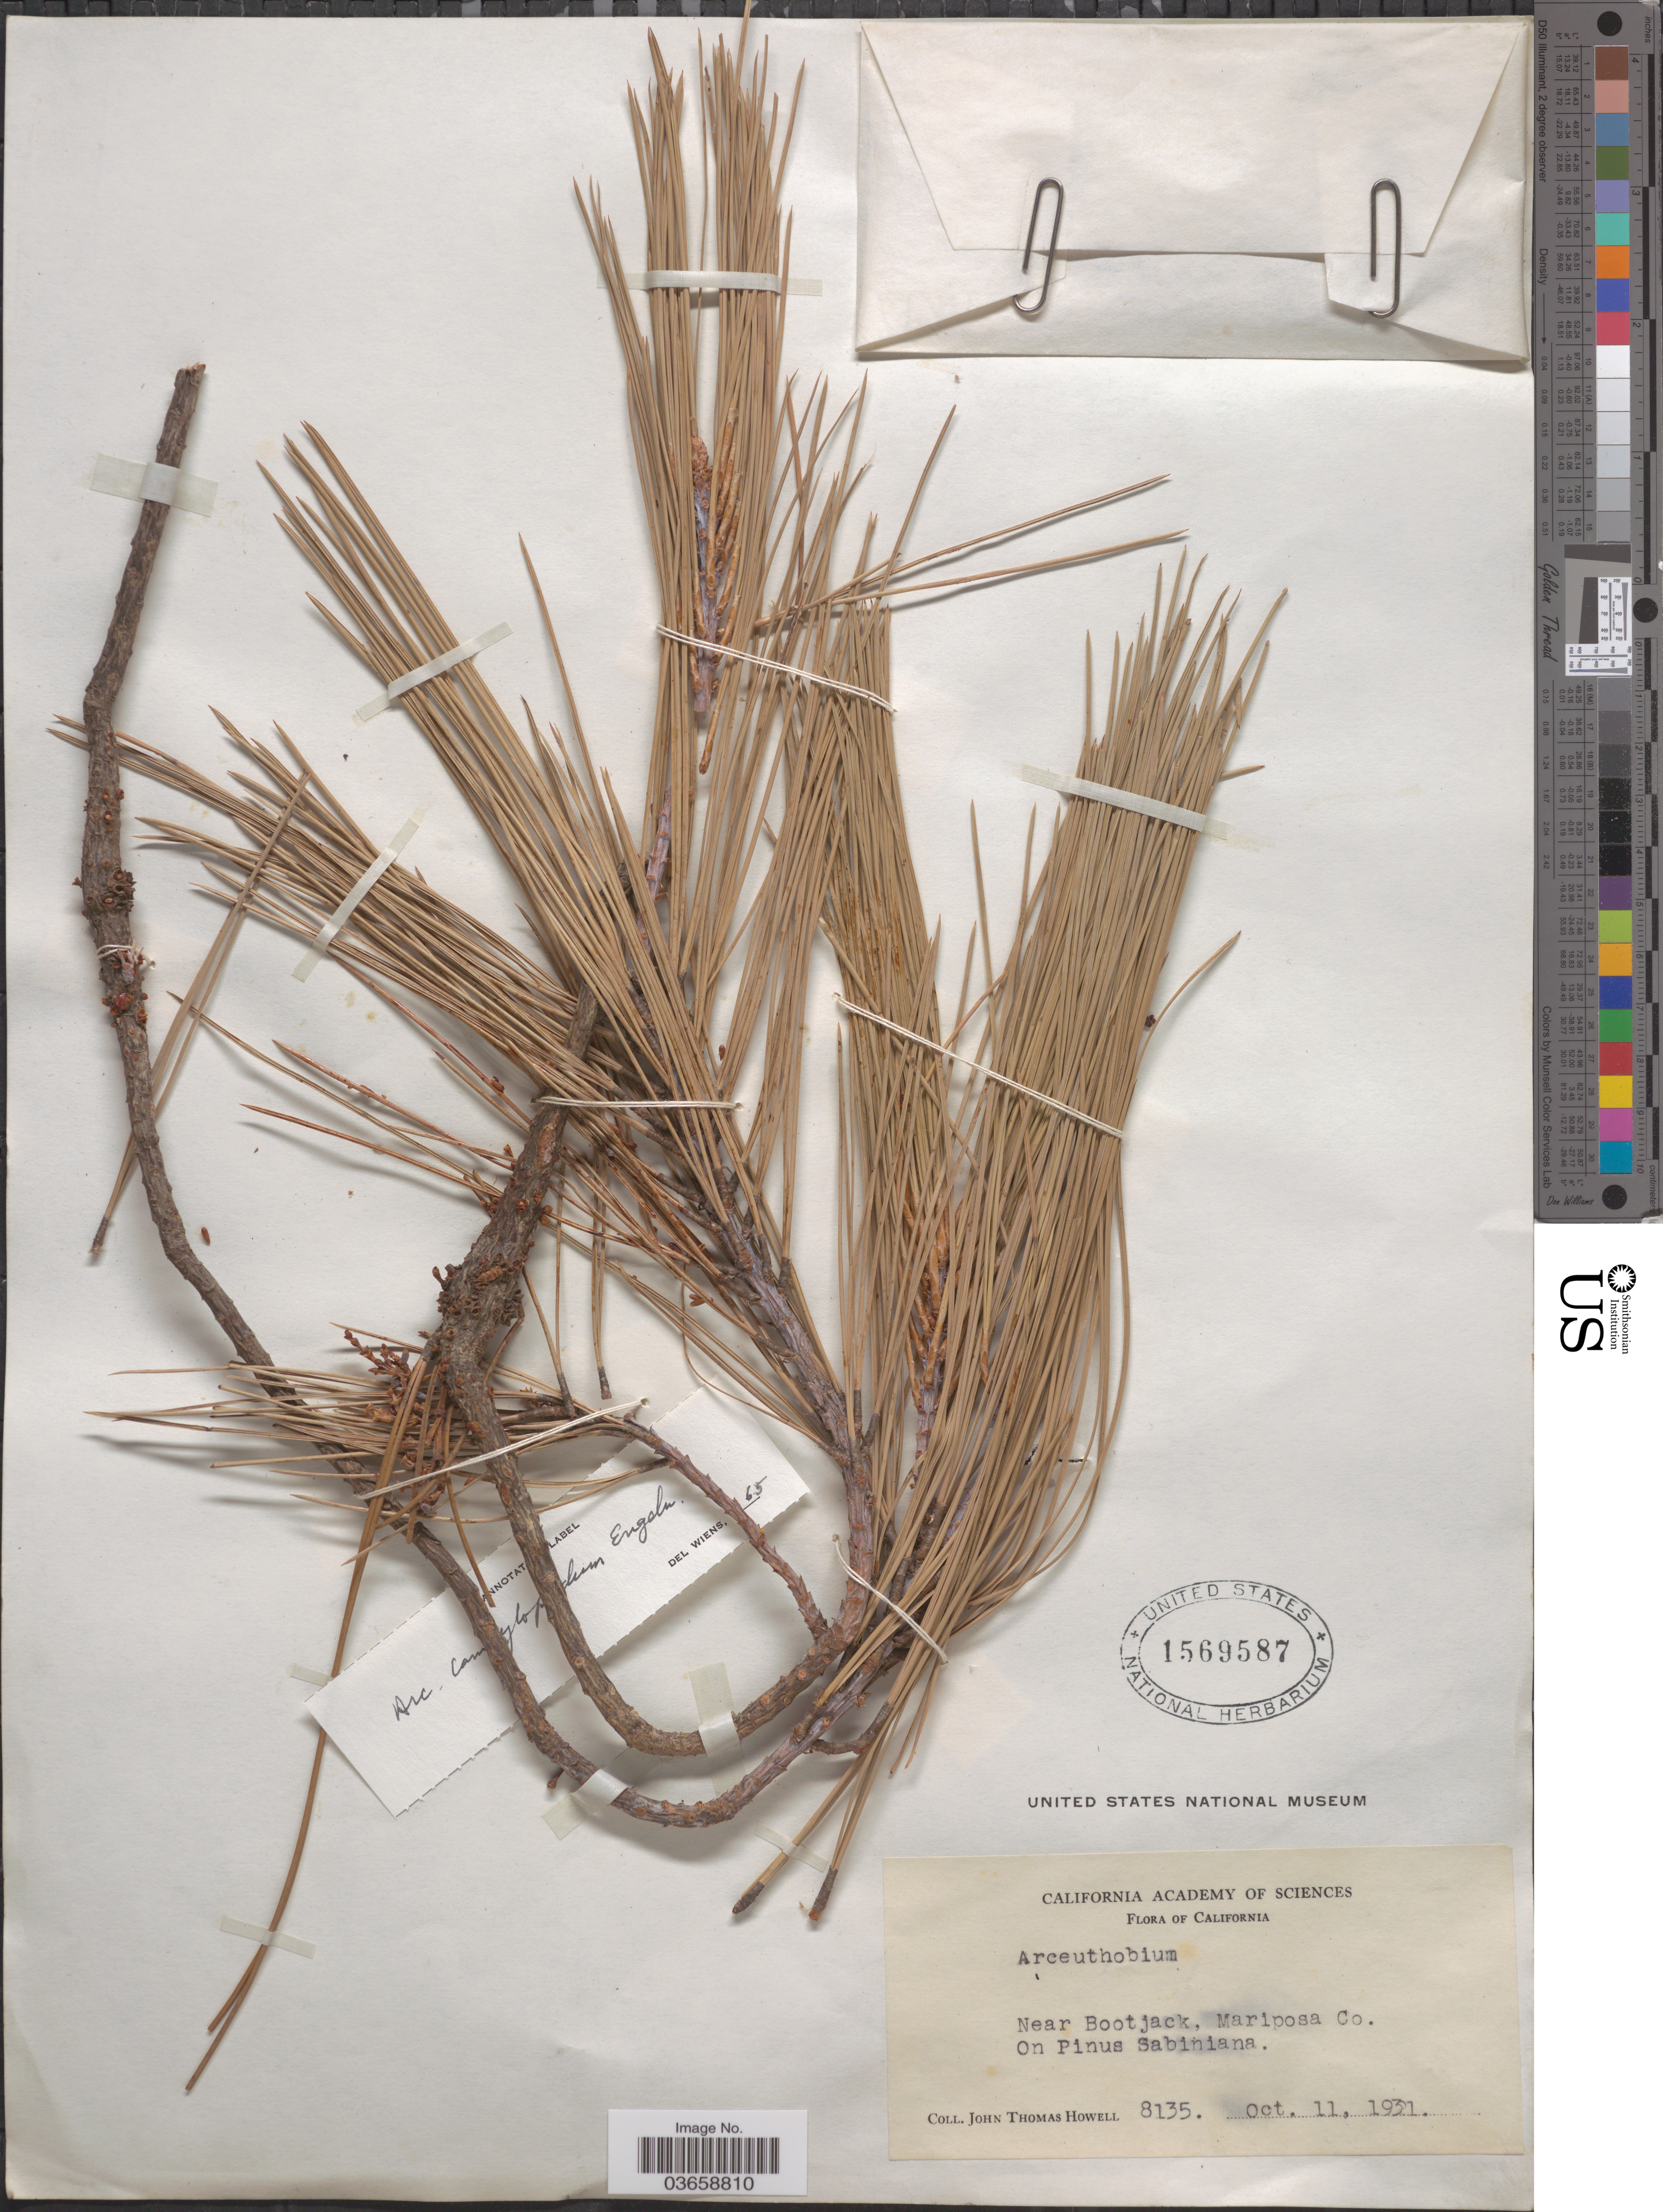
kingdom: Plantae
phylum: Tracheophyta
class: Magnoliopsida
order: Santalales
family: Viscaceae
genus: Arceuthobium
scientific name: Arceuthobium campylopodum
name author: Engelm.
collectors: J. T. Howell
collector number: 8135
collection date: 1931-10-11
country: United States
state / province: California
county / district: Mariposa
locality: Near Bootjack, Mariposa Co.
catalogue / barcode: US 1569587